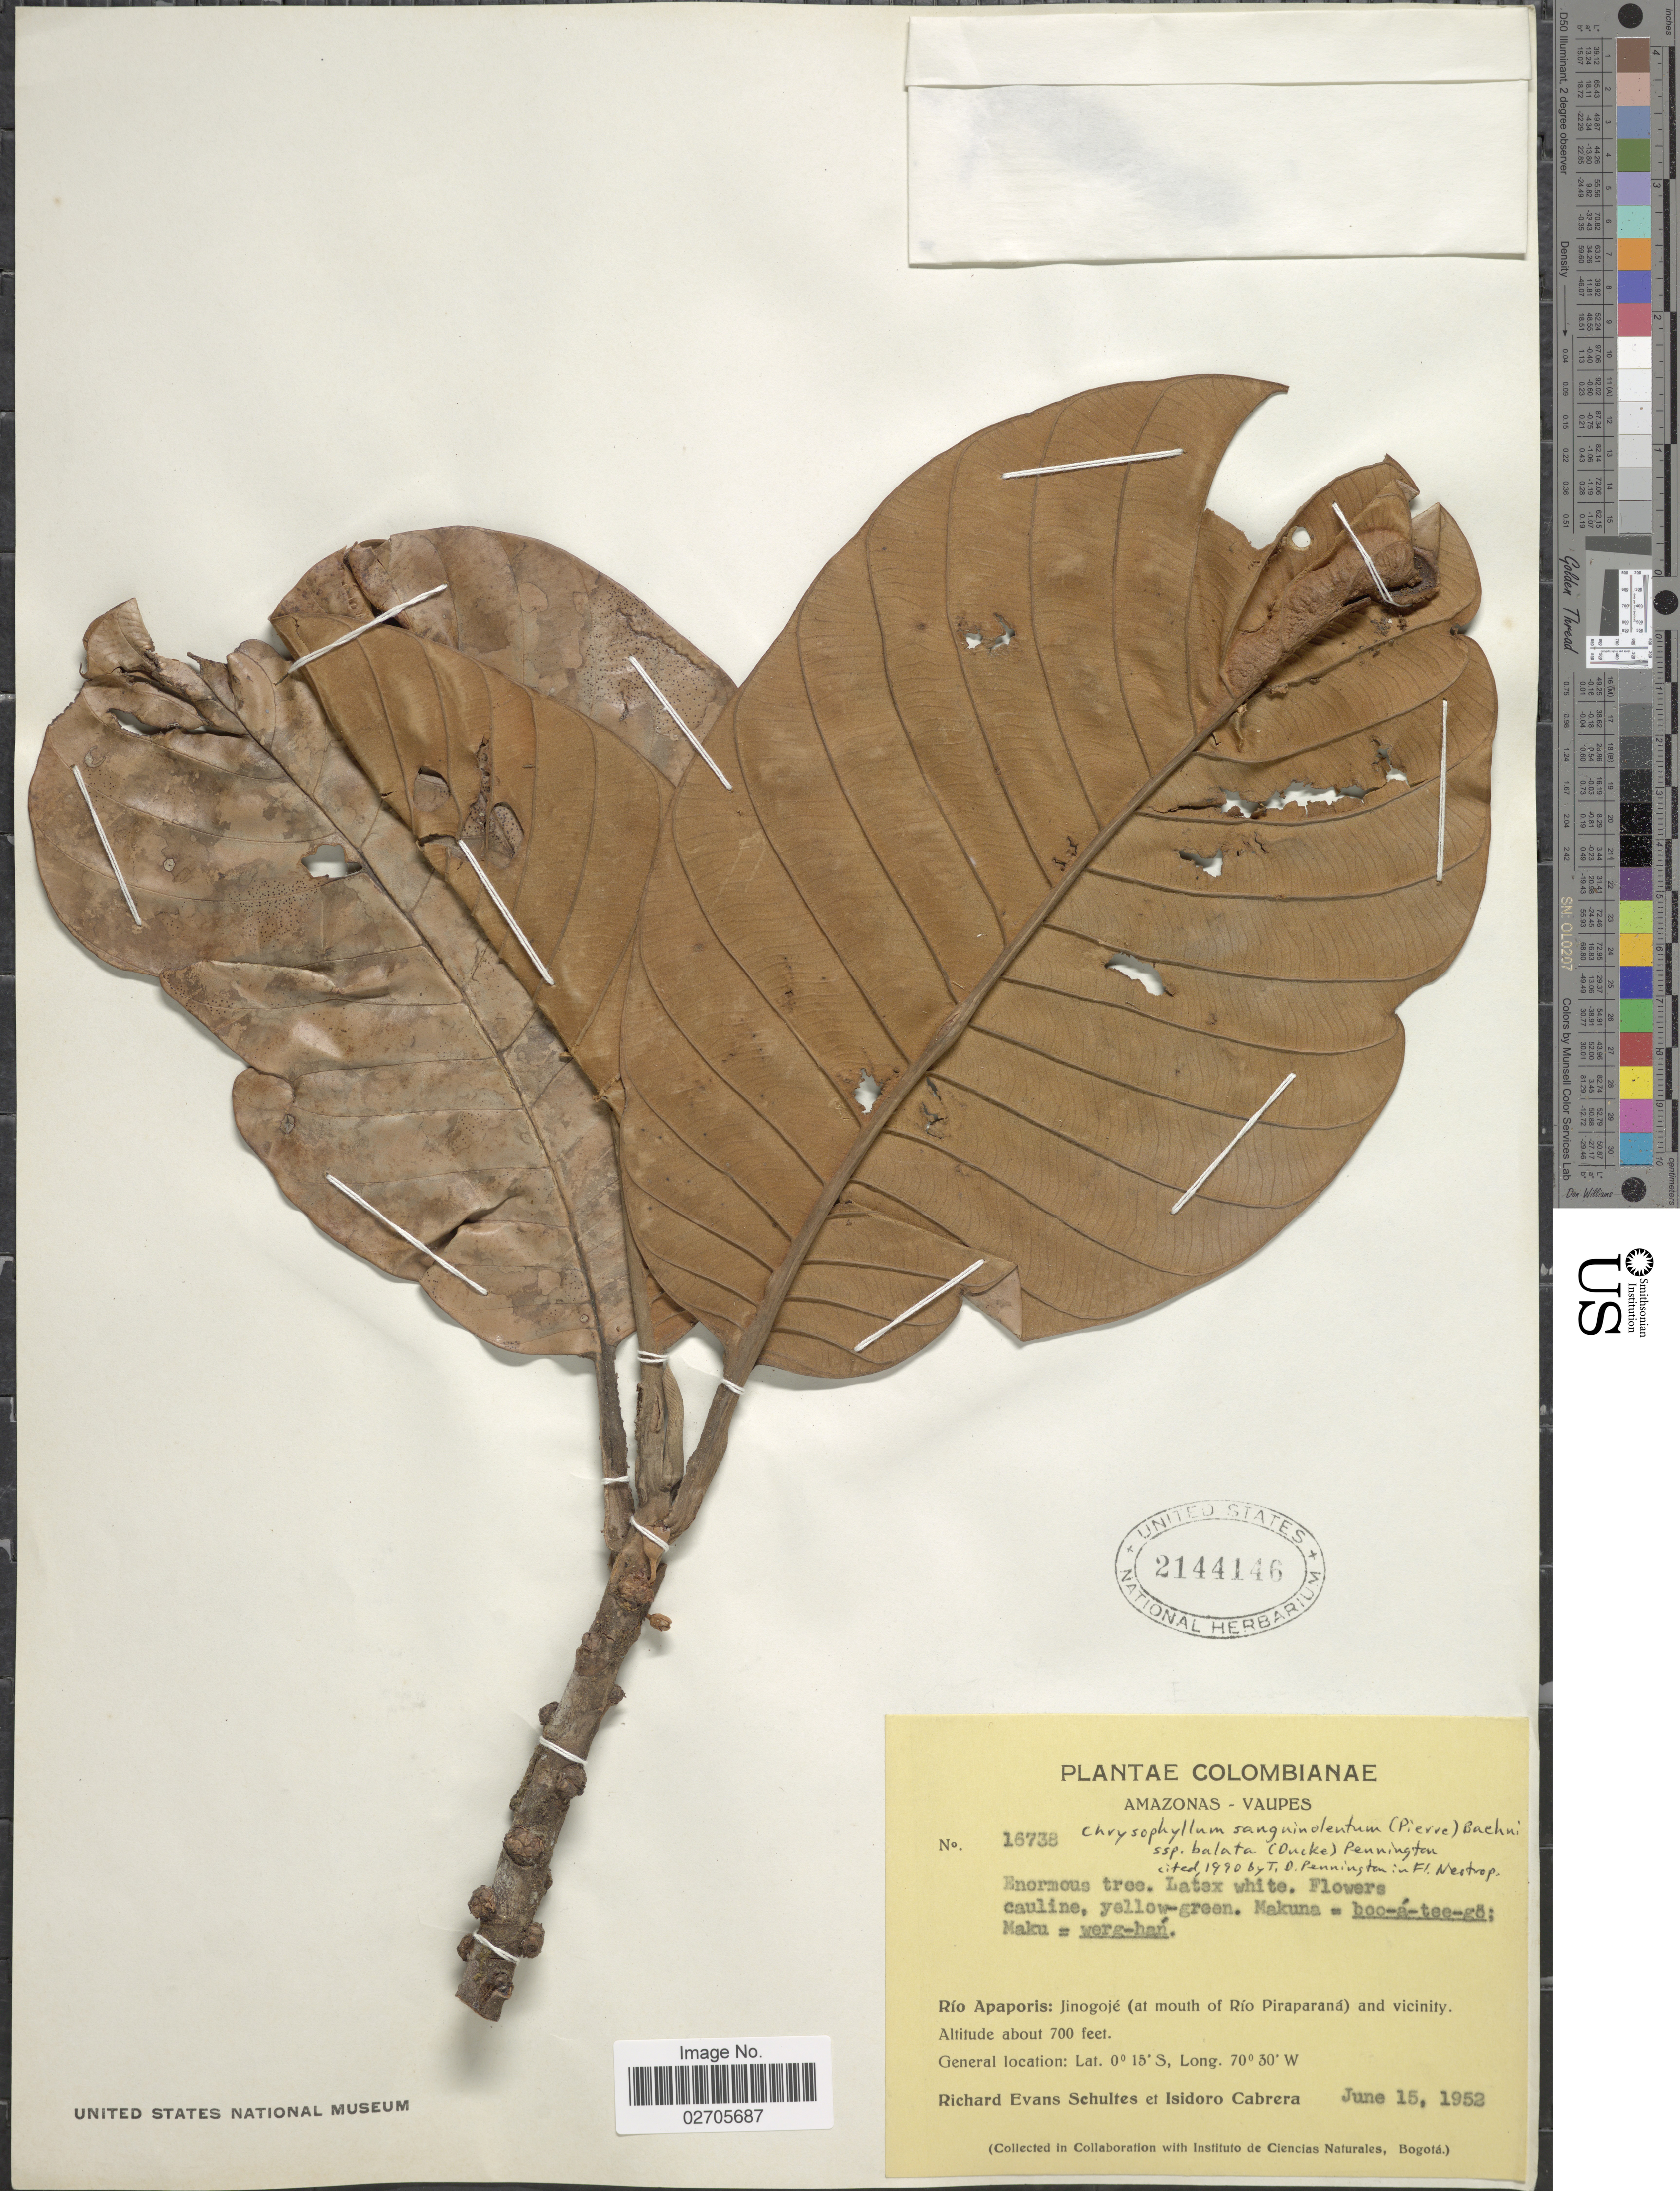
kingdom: Plantae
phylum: Tracheophyta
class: Magnoliopsida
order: Ericales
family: Sapotaceae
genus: Chrysophyllum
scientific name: Chrysophyllum sanguinolentum subsp. balata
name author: (Pierre) Baehni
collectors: R. E. Schultes & I. Cabrera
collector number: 16738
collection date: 1952-06-15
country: Colombia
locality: Amazonas - Vaupes, Río Apaporis: Jinogojé (at mouth of Río Piraparaná) and vicinity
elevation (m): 213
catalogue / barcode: US 2144146